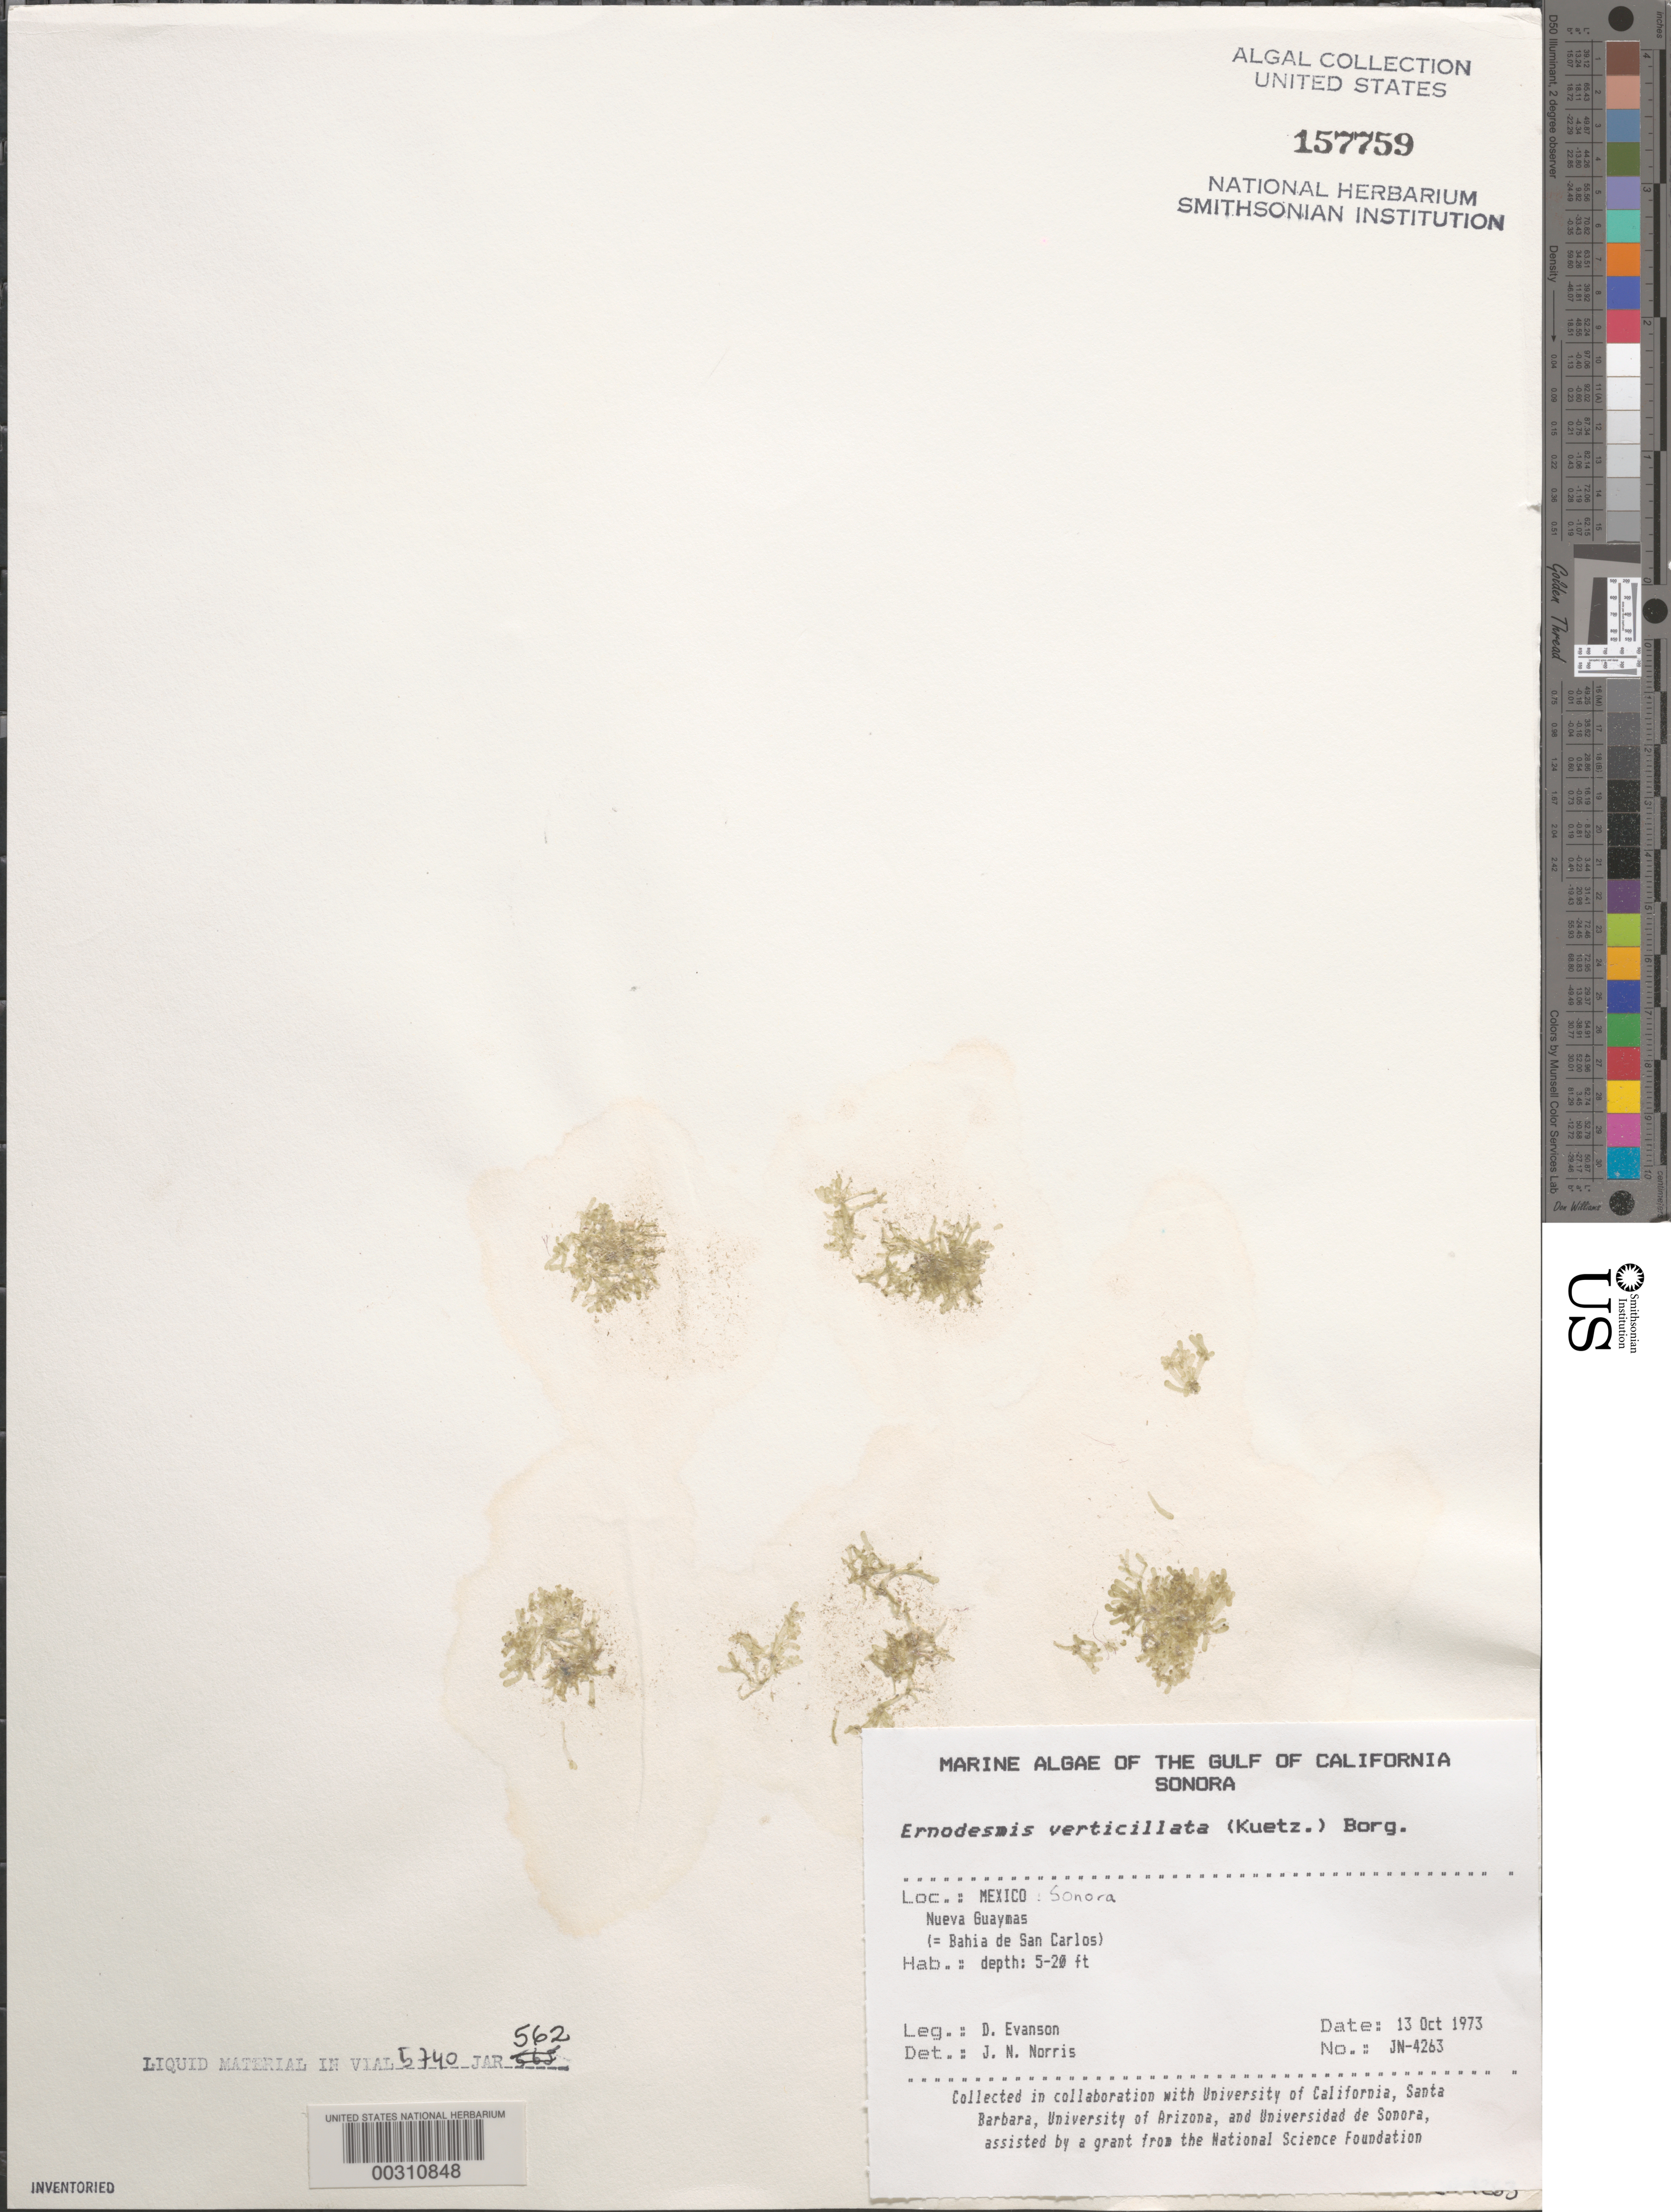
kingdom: Plantae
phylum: Chlorophyta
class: Ulvophyceae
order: Siphonocladales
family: Siphonocladaceae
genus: Ernodesmis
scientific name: Ernodesmis verticillata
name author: (Kütz.) Børgesen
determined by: Norris, James N.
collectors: D. Evensen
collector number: JN-4263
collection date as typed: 13 Oct 1973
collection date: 1973-10-13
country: Mexico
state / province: Sonora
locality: Nueva Guaymas (Bahia de San Carlos)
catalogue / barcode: US 157759